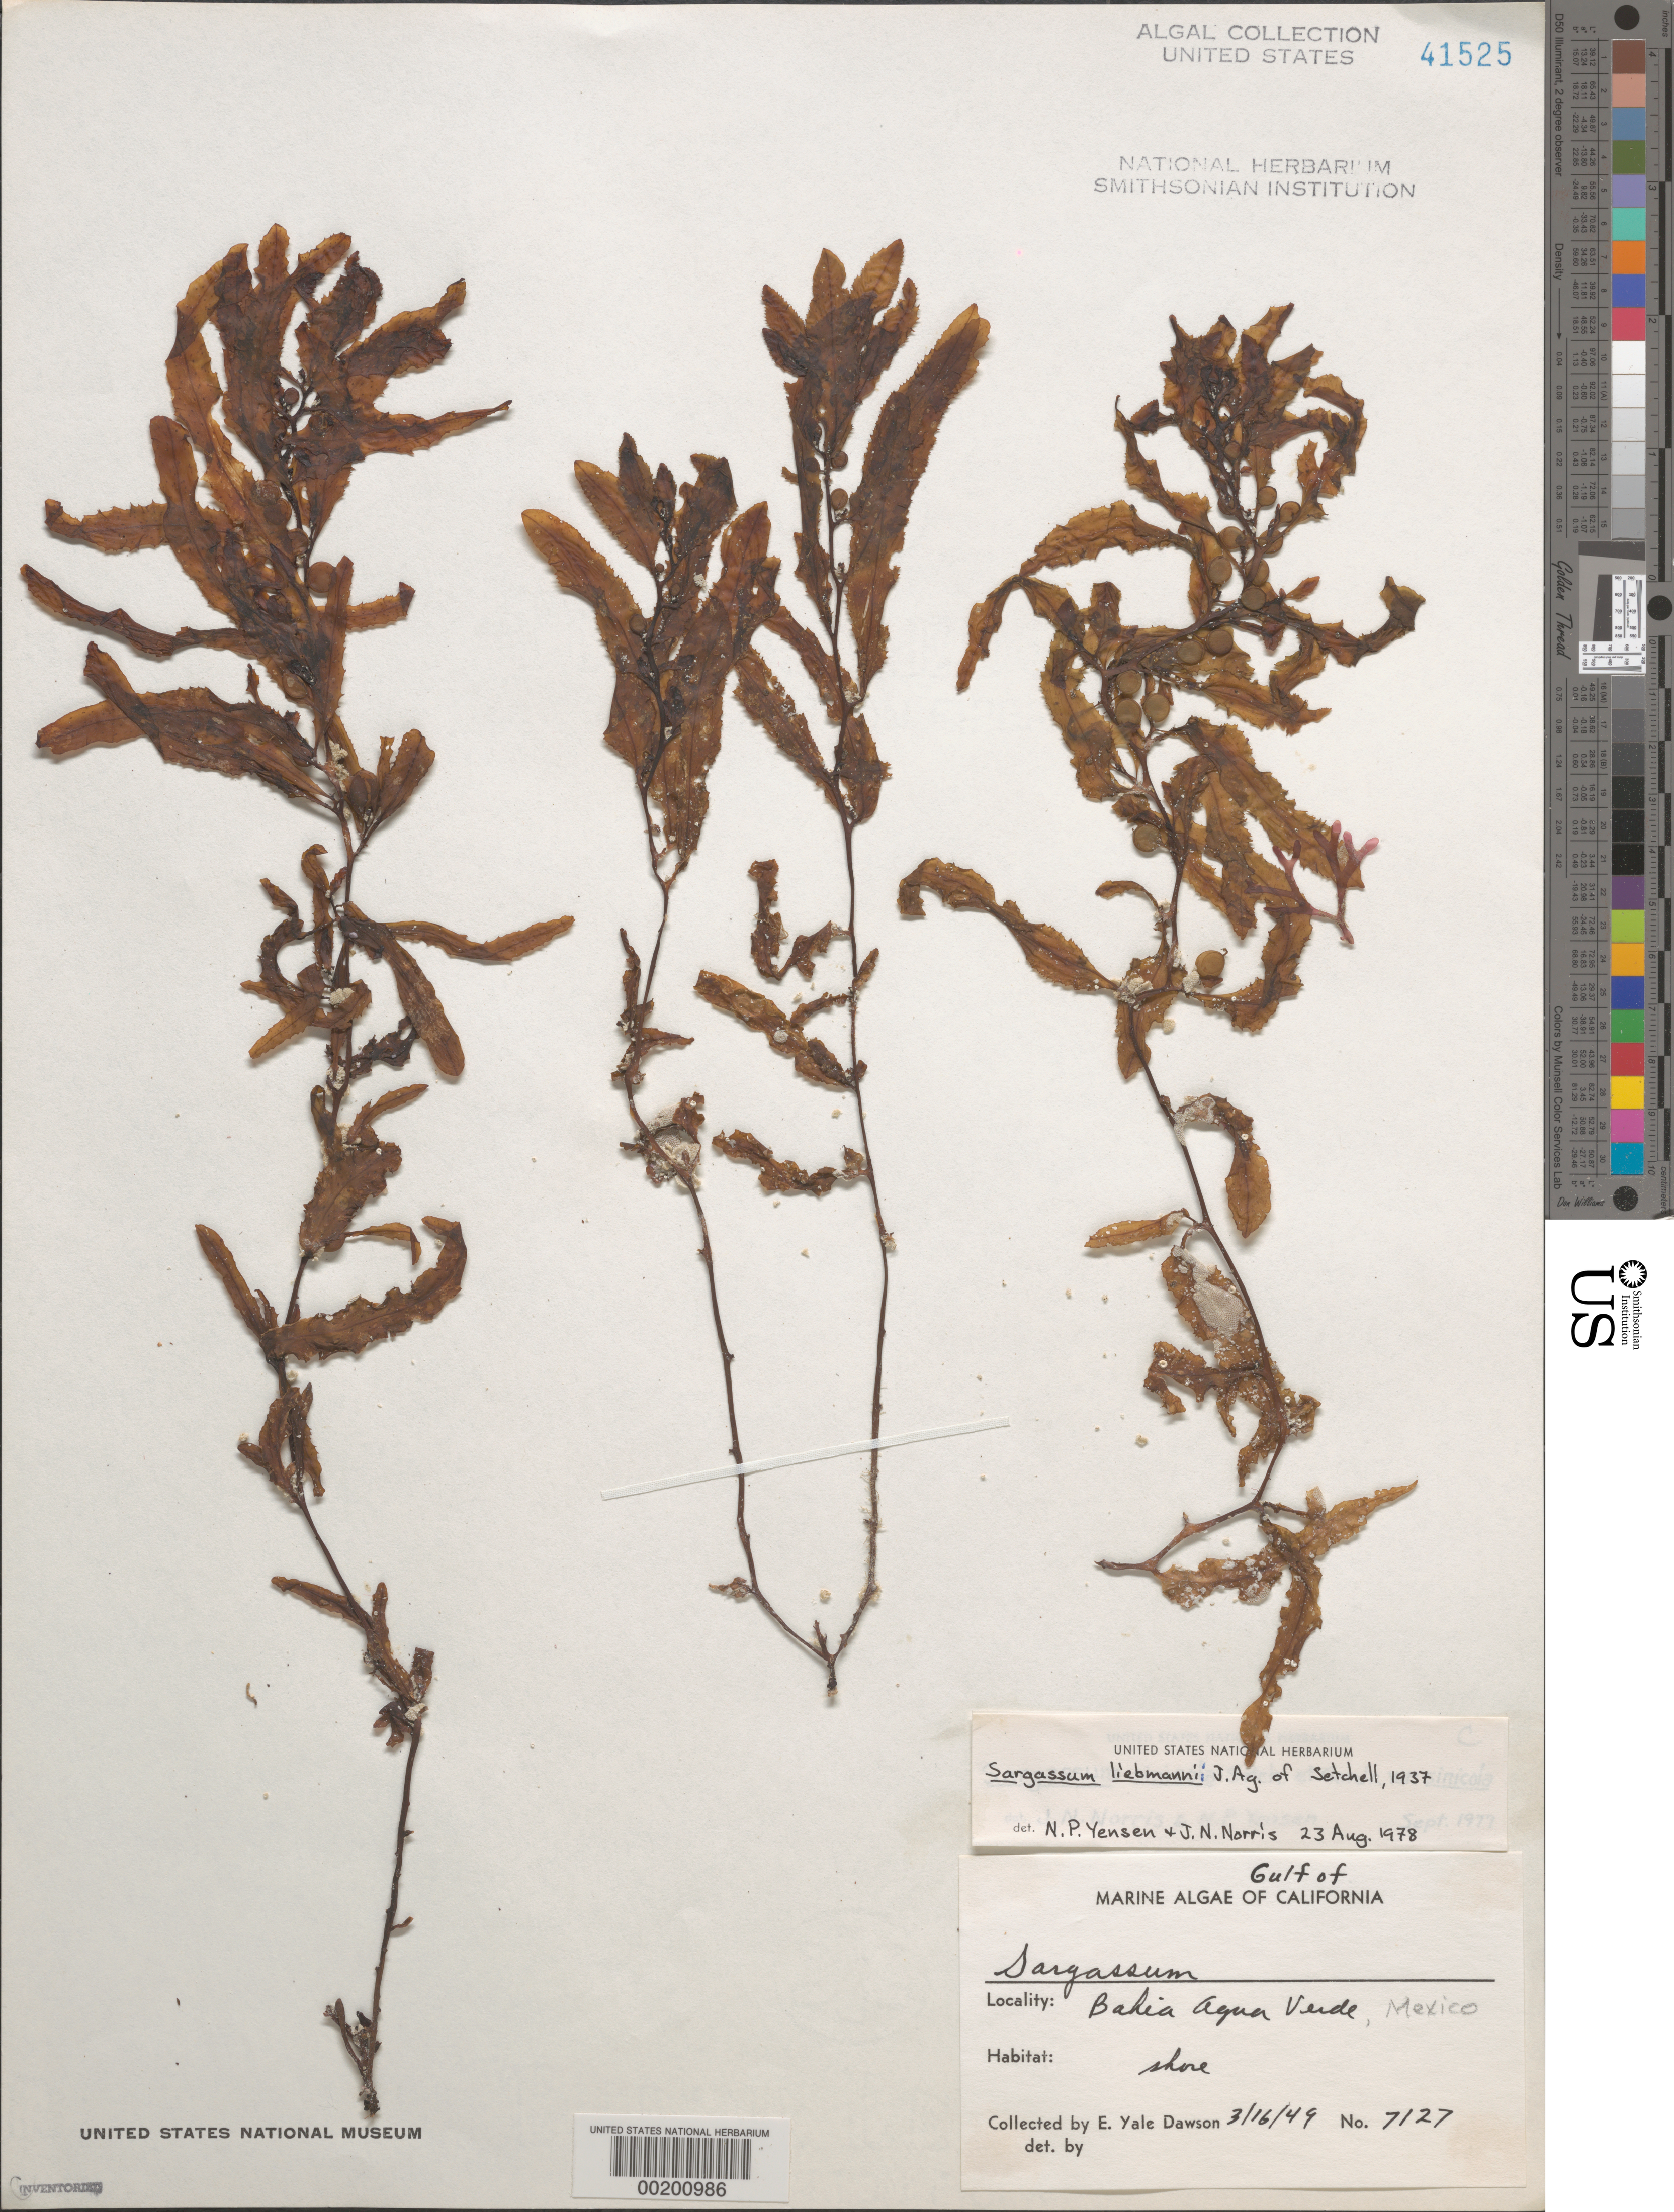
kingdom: Chromista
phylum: Ochrophyta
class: Phaeophyceae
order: Fucales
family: Sargassaceae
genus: Sargassum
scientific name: Sargassum liebmannii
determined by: Yensen, N. P.; Norris, J. N.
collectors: E. Y. Dawson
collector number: EYD 7127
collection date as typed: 16 Mar 1949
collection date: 1949-03-16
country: Mexico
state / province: Baja California Sur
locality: Bahia Agua Verde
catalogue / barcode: US 41525